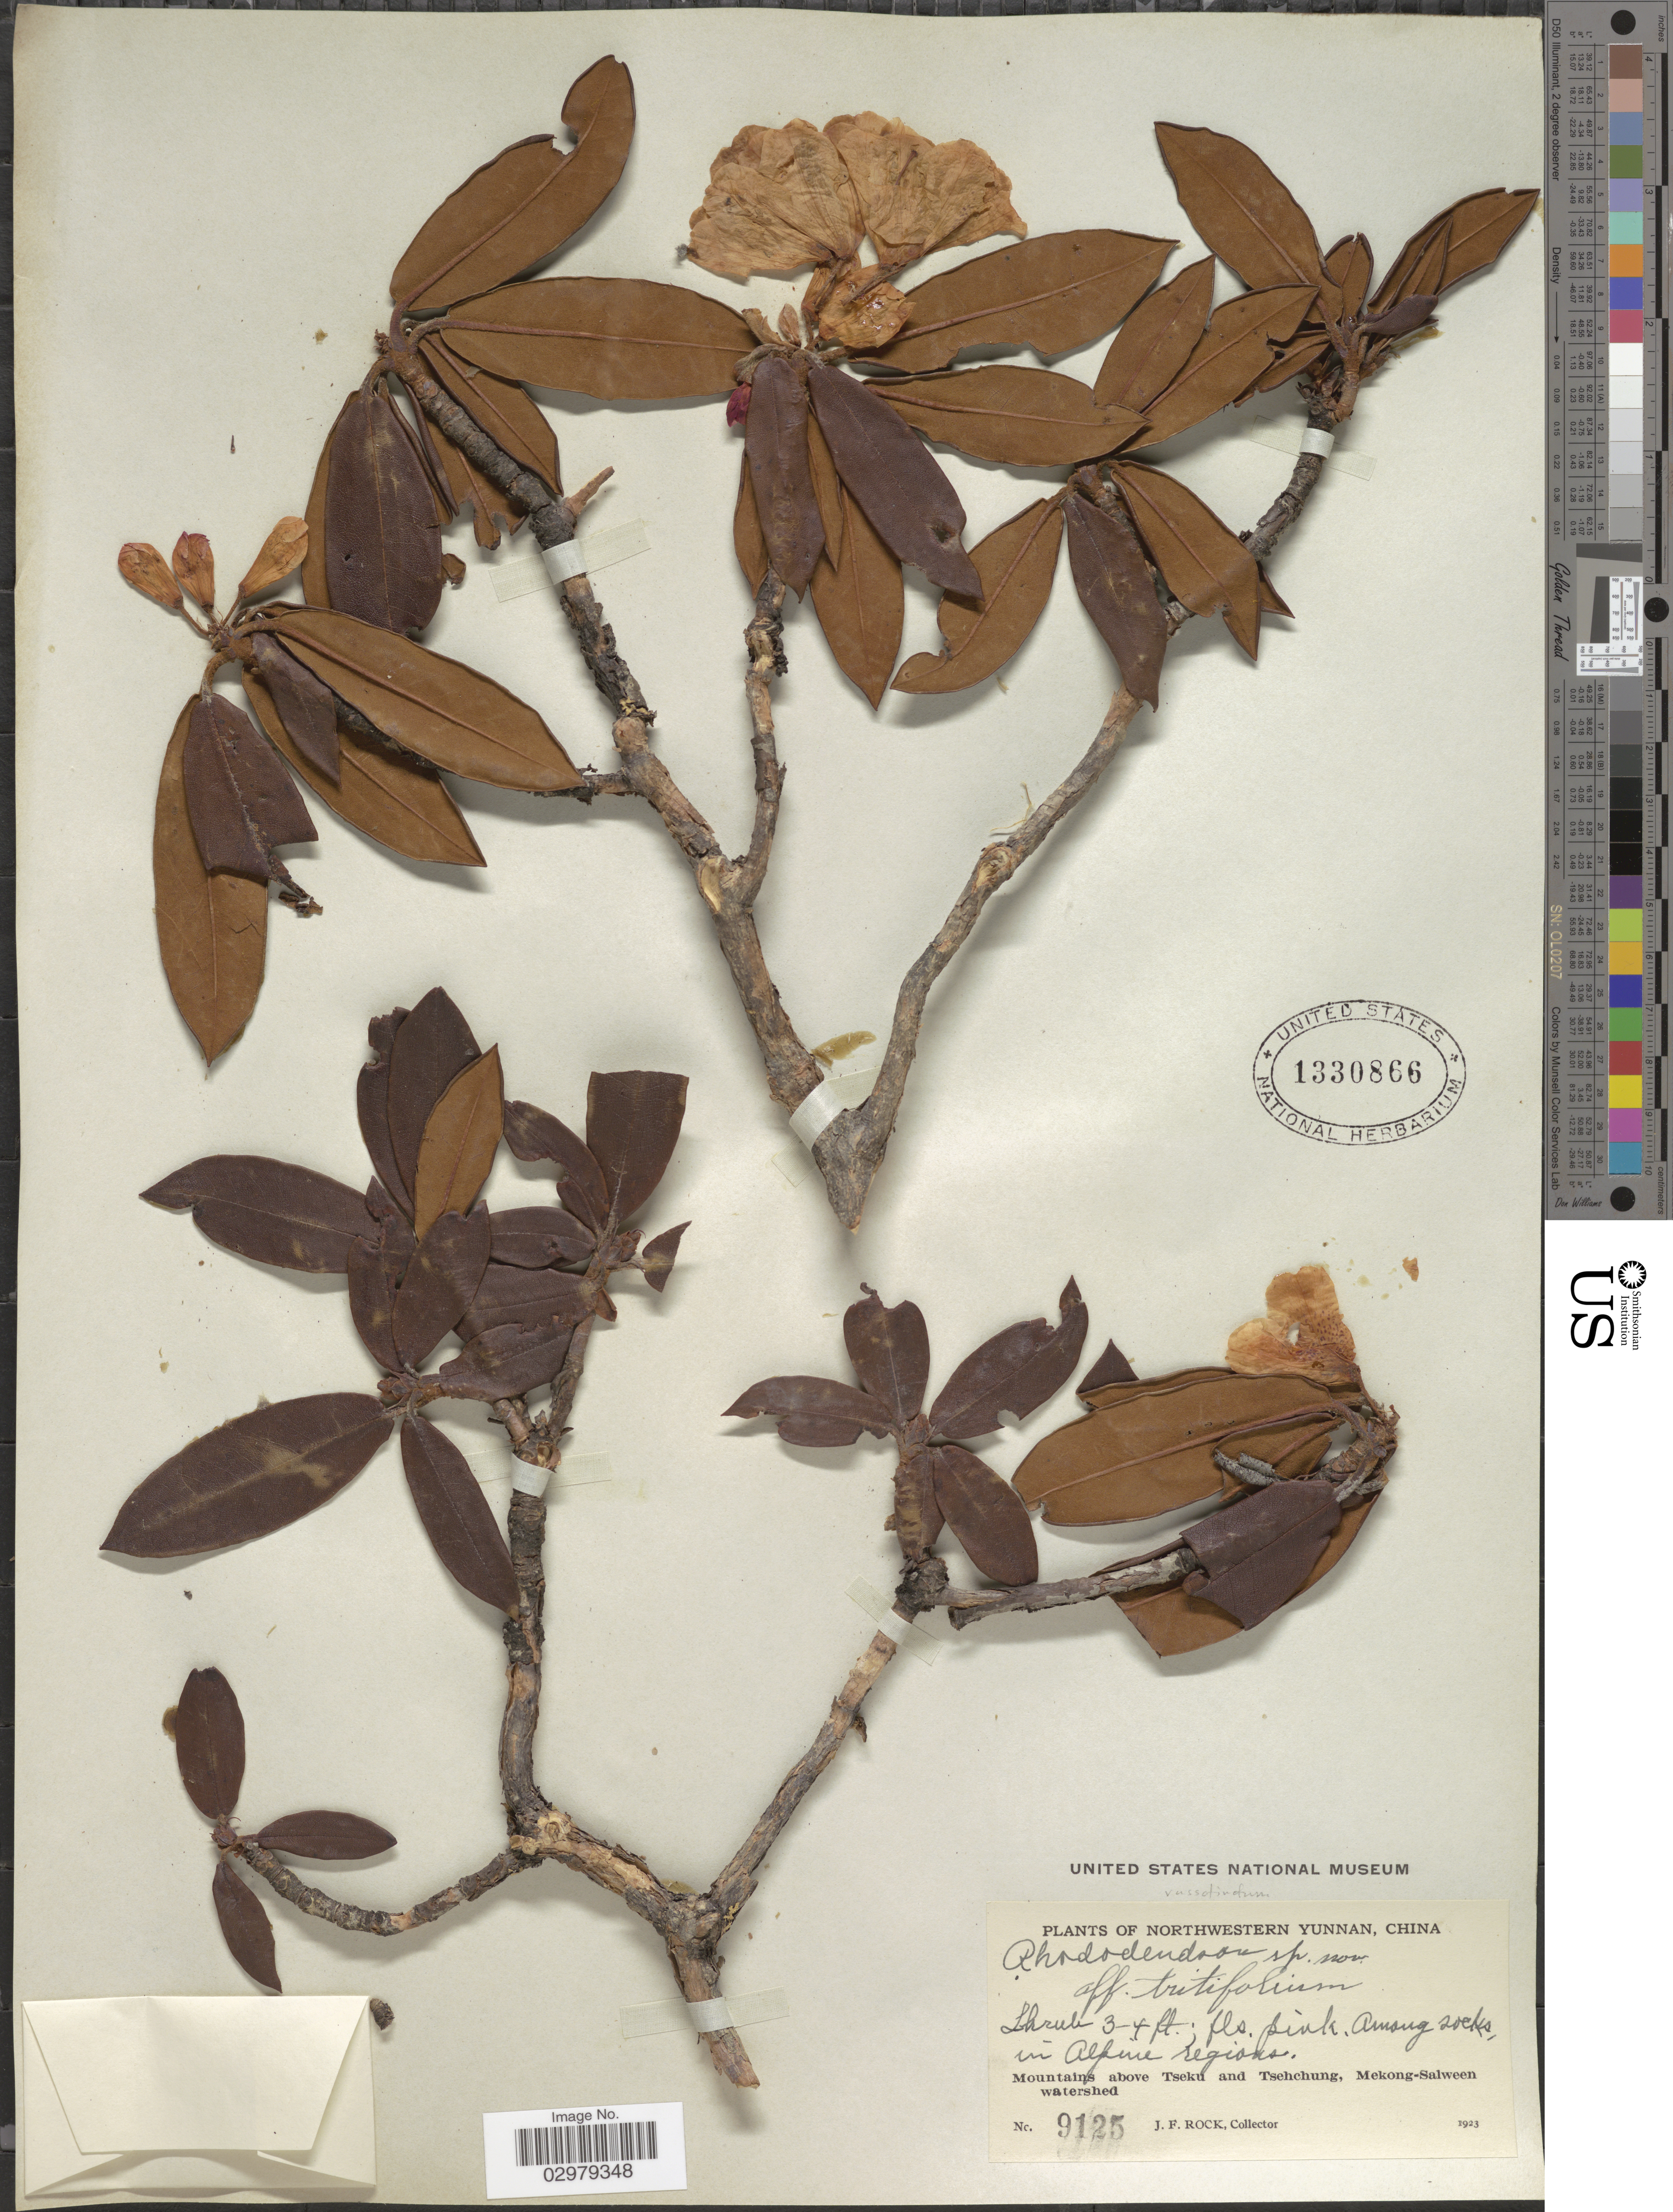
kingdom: Plantae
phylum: Tracheophyta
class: Magnoliopsida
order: Ericales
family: Ericaceae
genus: Rhododendron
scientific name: Rhododendron sp.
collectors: J. Rock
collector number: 9125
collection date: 1923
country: China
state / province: Yunnan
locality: Northwestern Yunnan. Alpine regions. Mountains above Tseku and Tsehchung, Mekong-Salween watershed.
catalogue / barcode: US 1330866